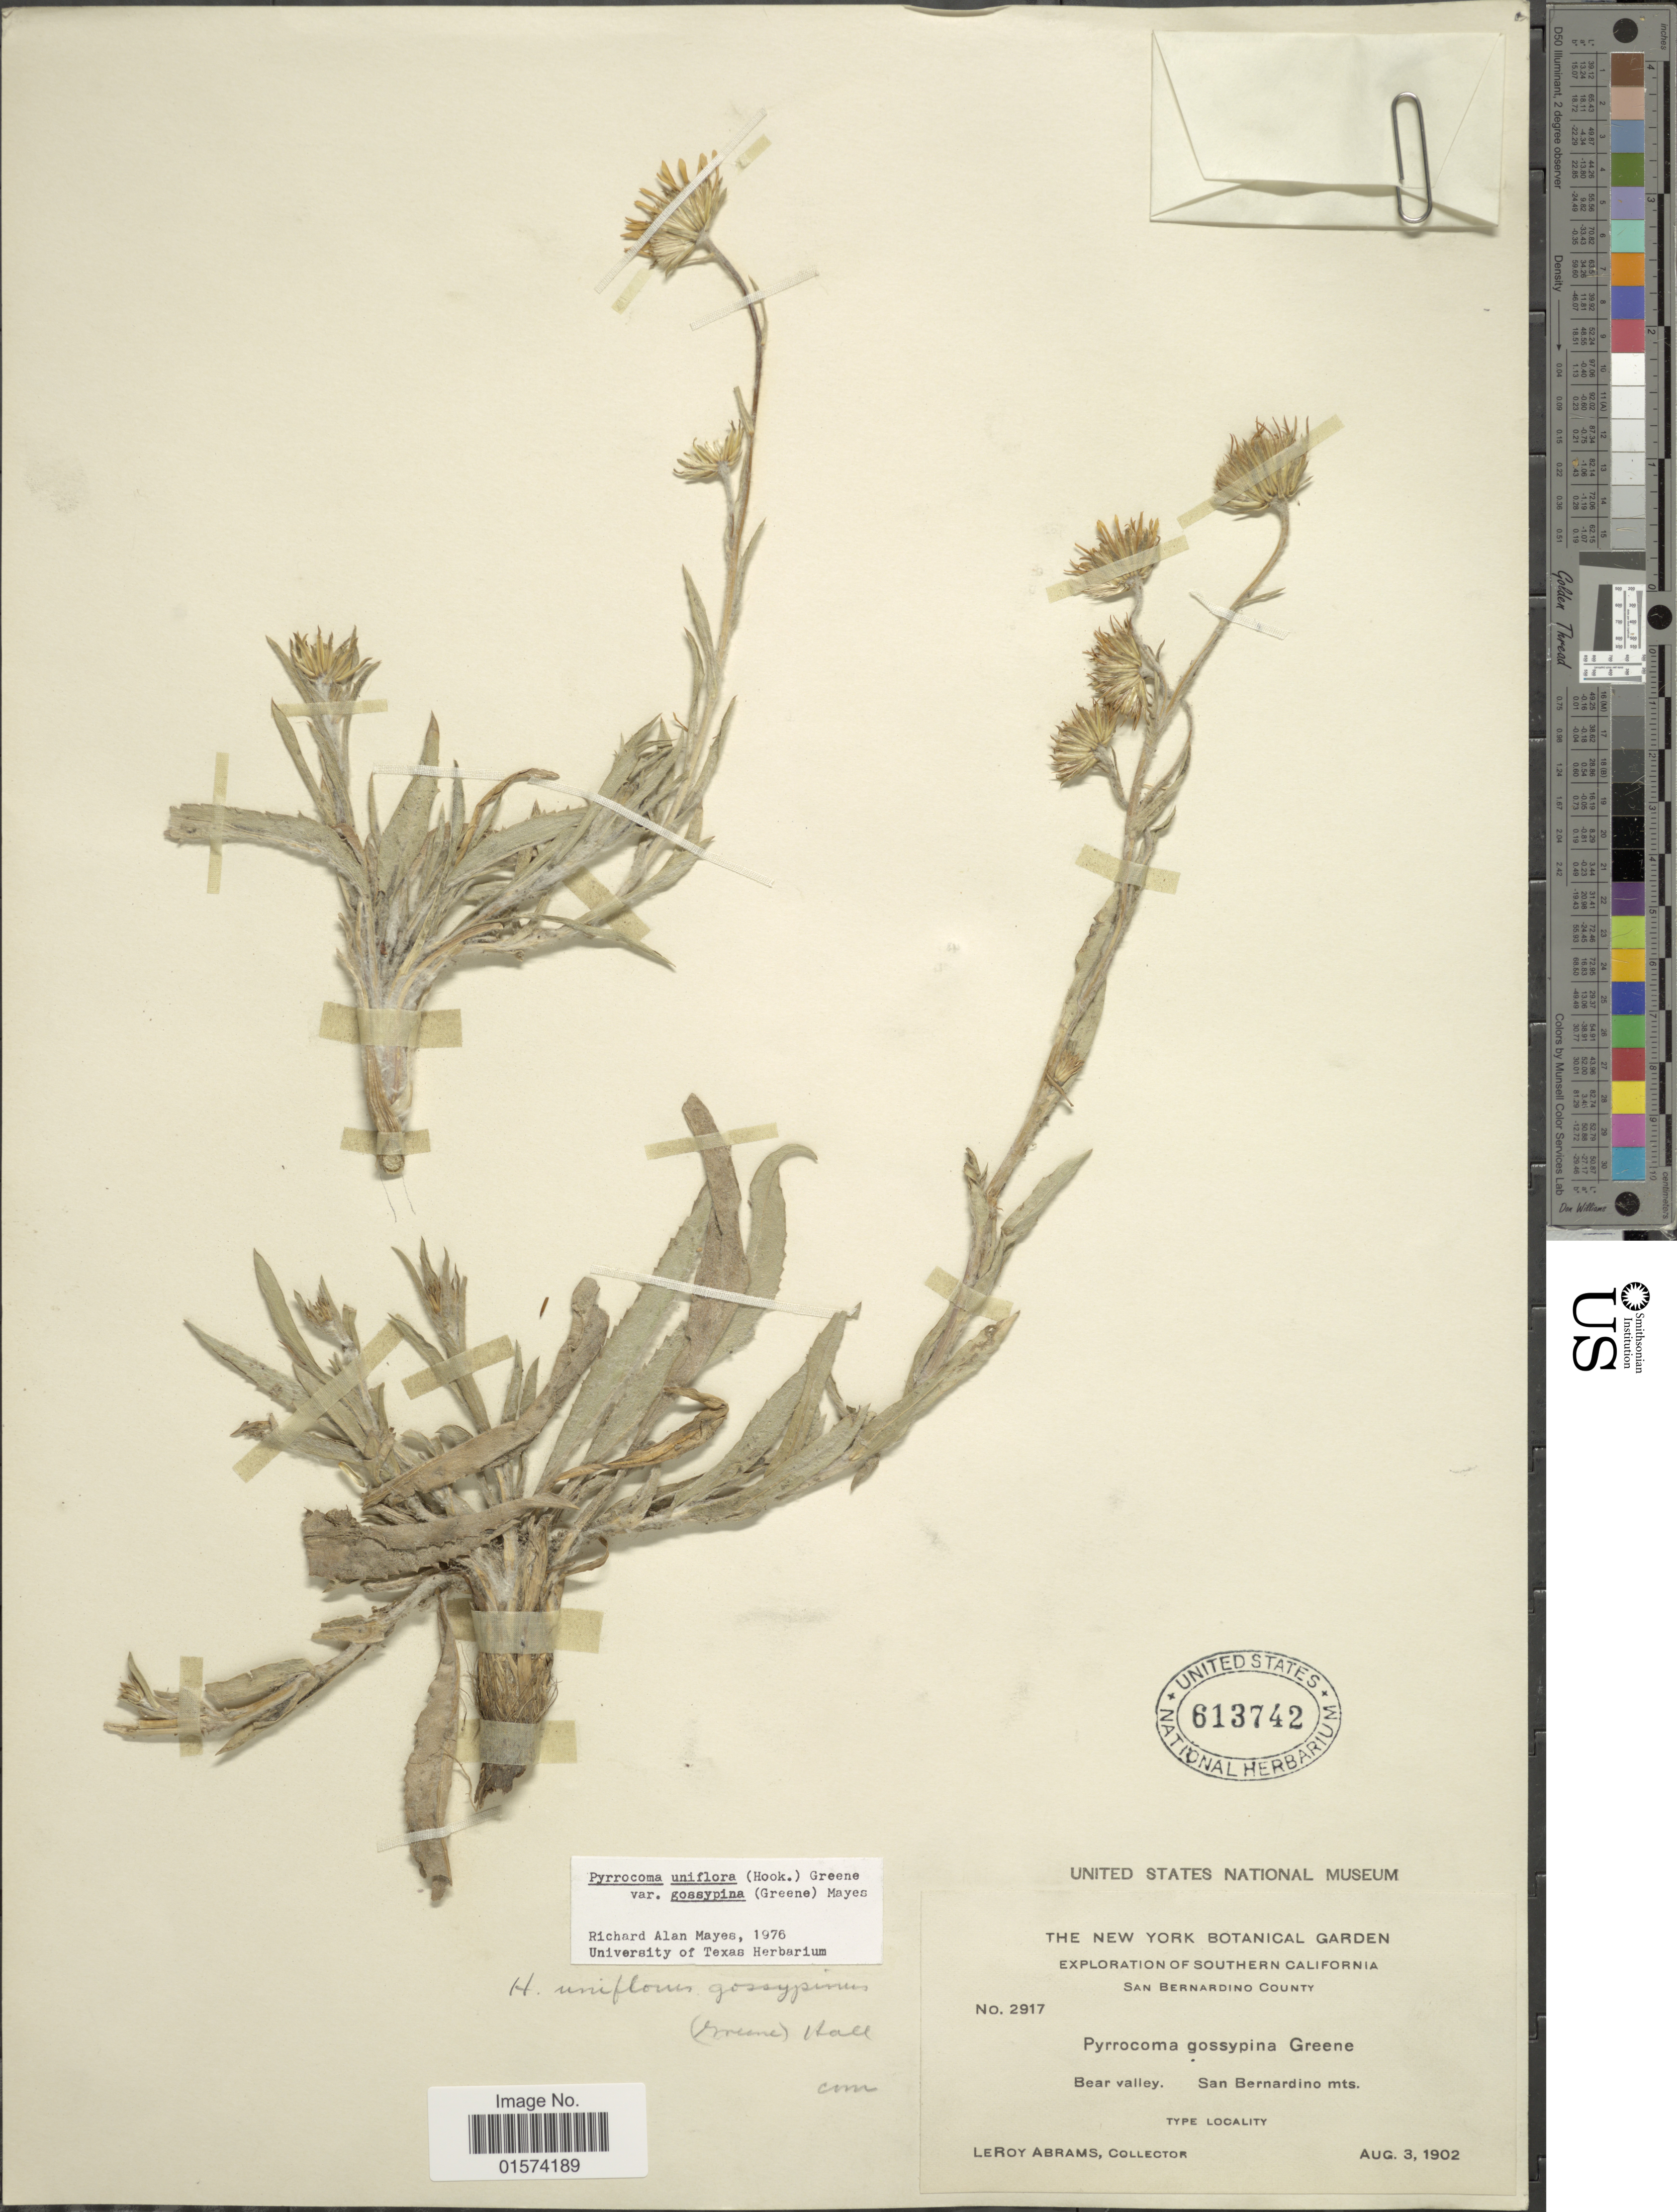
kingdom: Plantae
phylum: Tracheophyta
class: Magnoliopsida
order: Asterales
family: Asteraceae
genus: Pyrrocoma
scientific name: Pyrrocoma uniflora var. gossypina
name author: (Greene) Mayes ex Kartesz & Gandhi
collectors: L. Abrams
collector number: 2917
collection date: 1902-08-03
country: United States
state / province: California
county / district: San Bernardino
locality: San Bernardino County, Southern California, Bear Valley, San Bernardino mts.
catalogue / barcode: US 613742